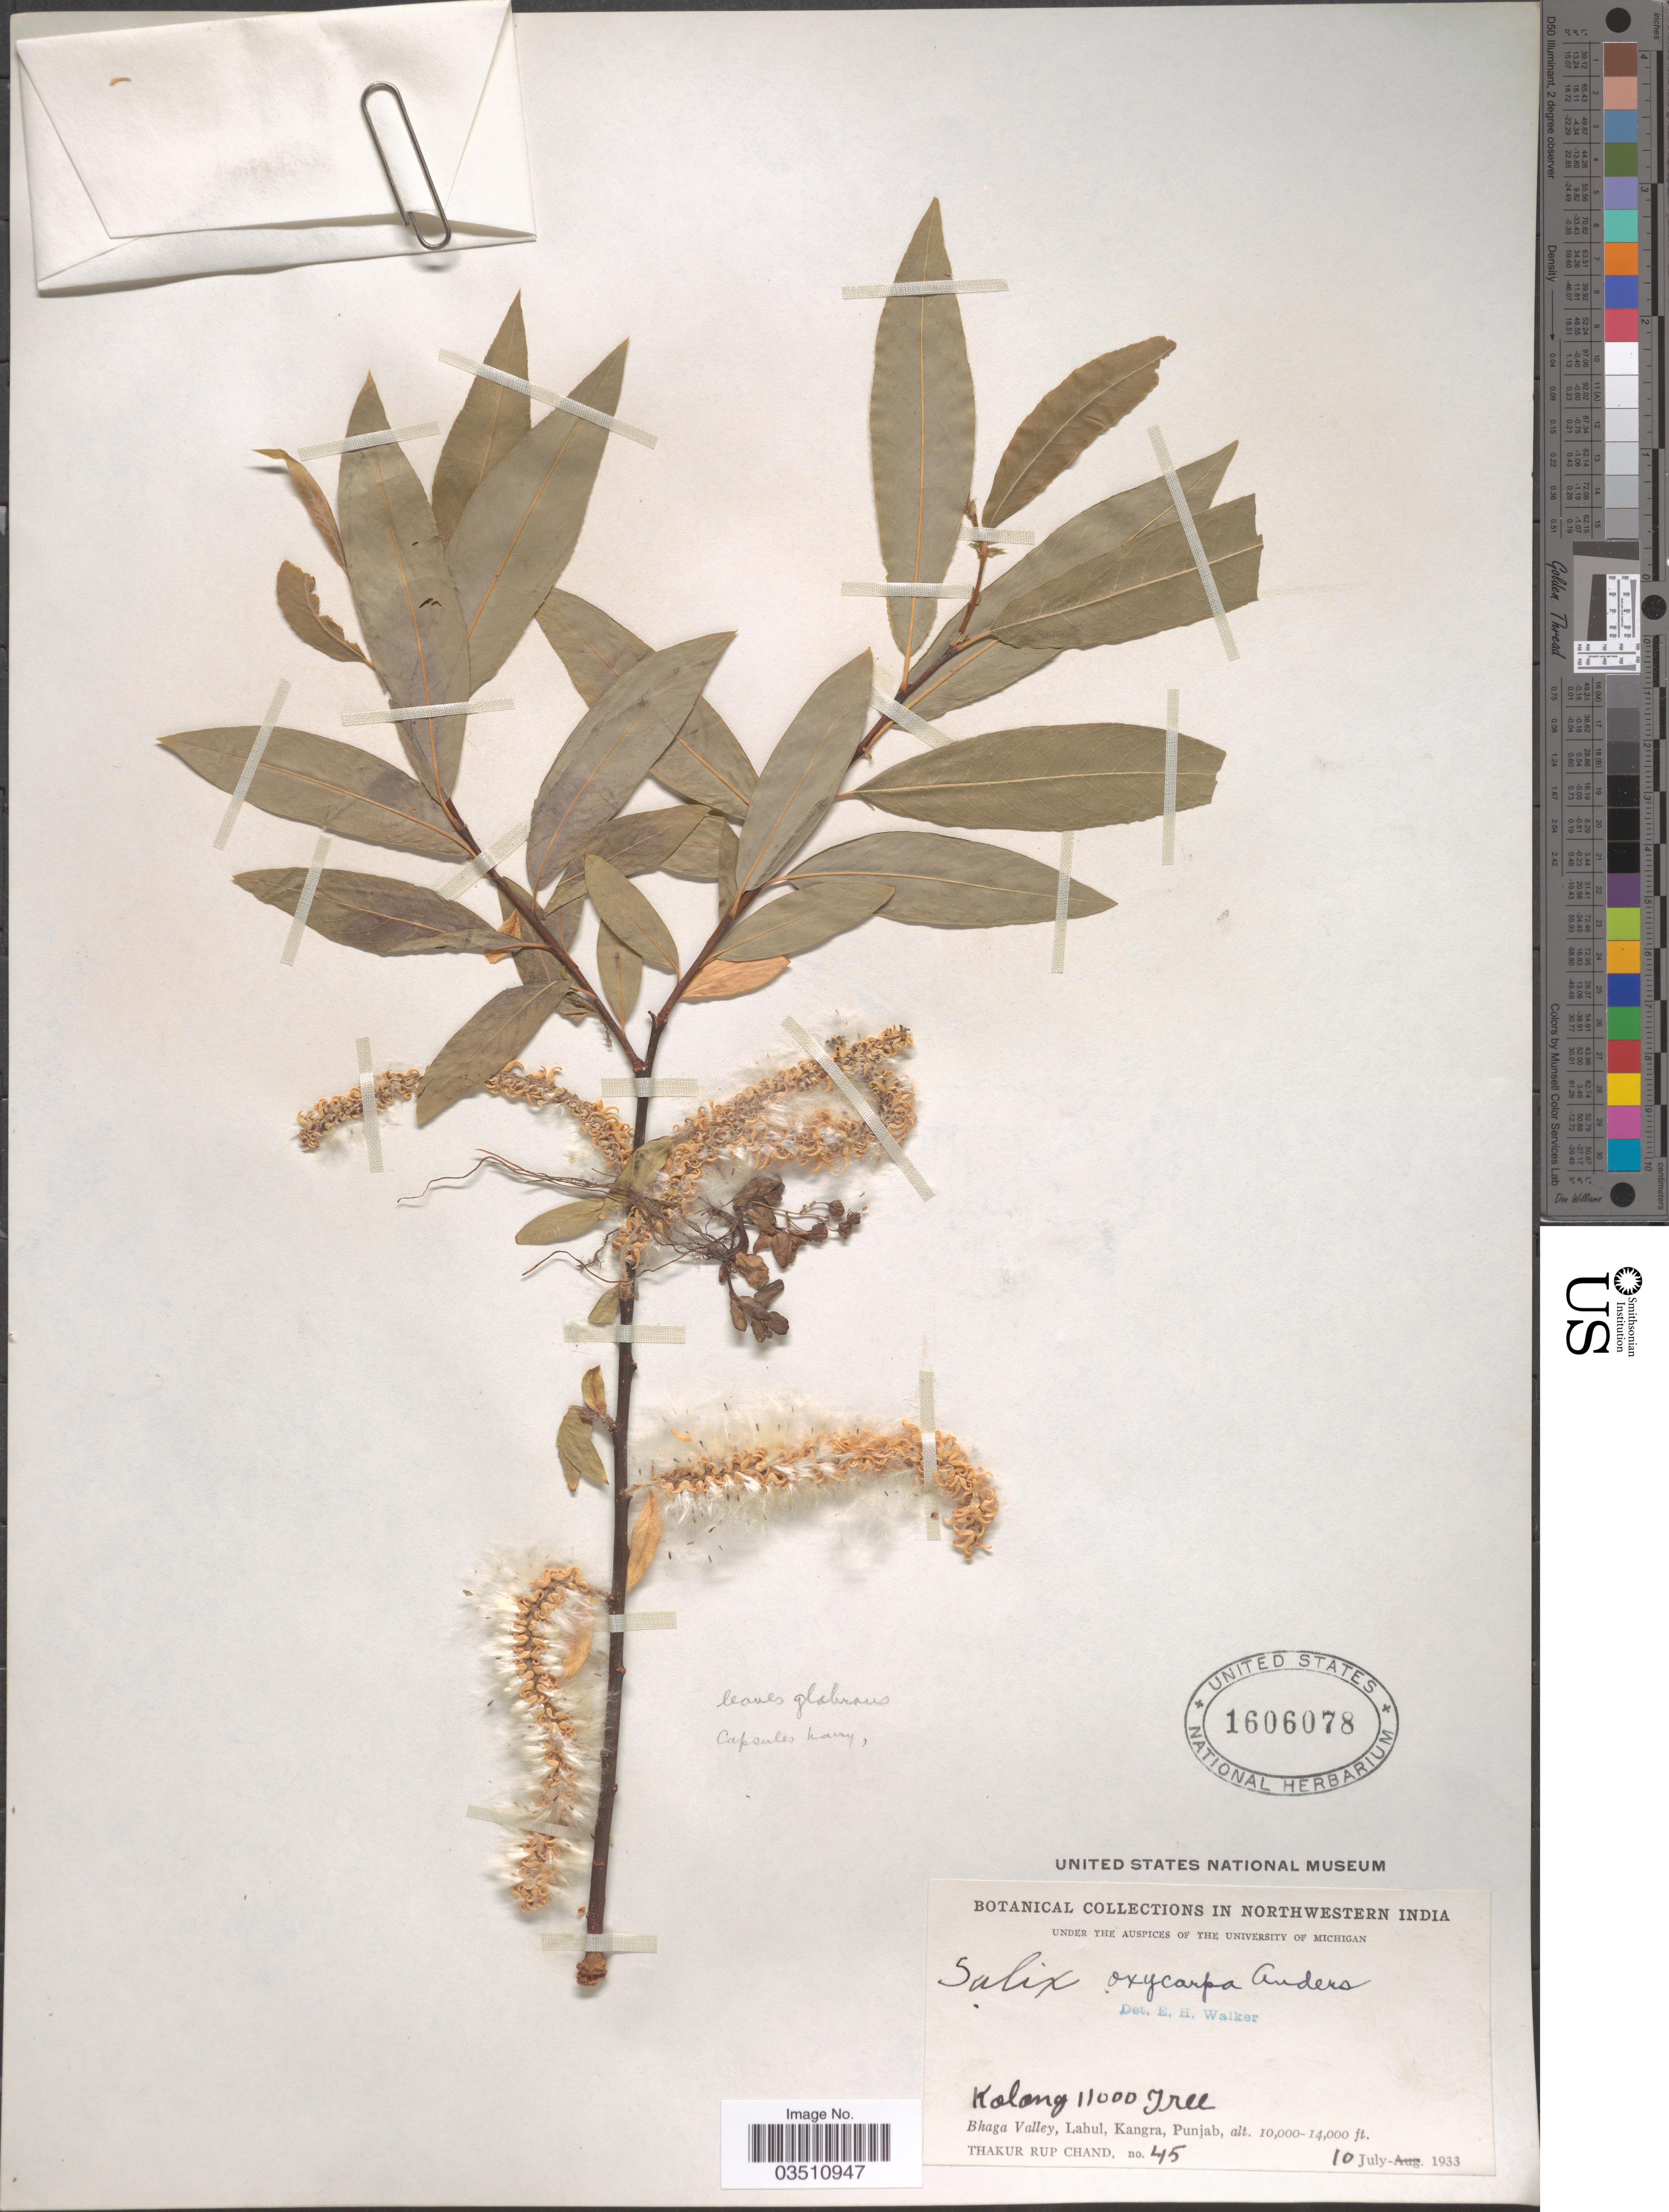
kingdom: Plantae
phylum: Tracheophyta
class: Magnoliopsida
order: Malpighiales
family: Salicaceae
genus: Salix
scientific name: Salix oxycarpa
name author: Andersson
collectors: T. R. Chand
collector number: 45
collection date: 1933-07-10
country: India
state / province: Jammu and Kashmir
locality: Northwestern India. Kolong. Bhaga Valley, Lahul, Kangra, Punjab.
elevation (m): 3048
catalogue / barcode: US 1606078